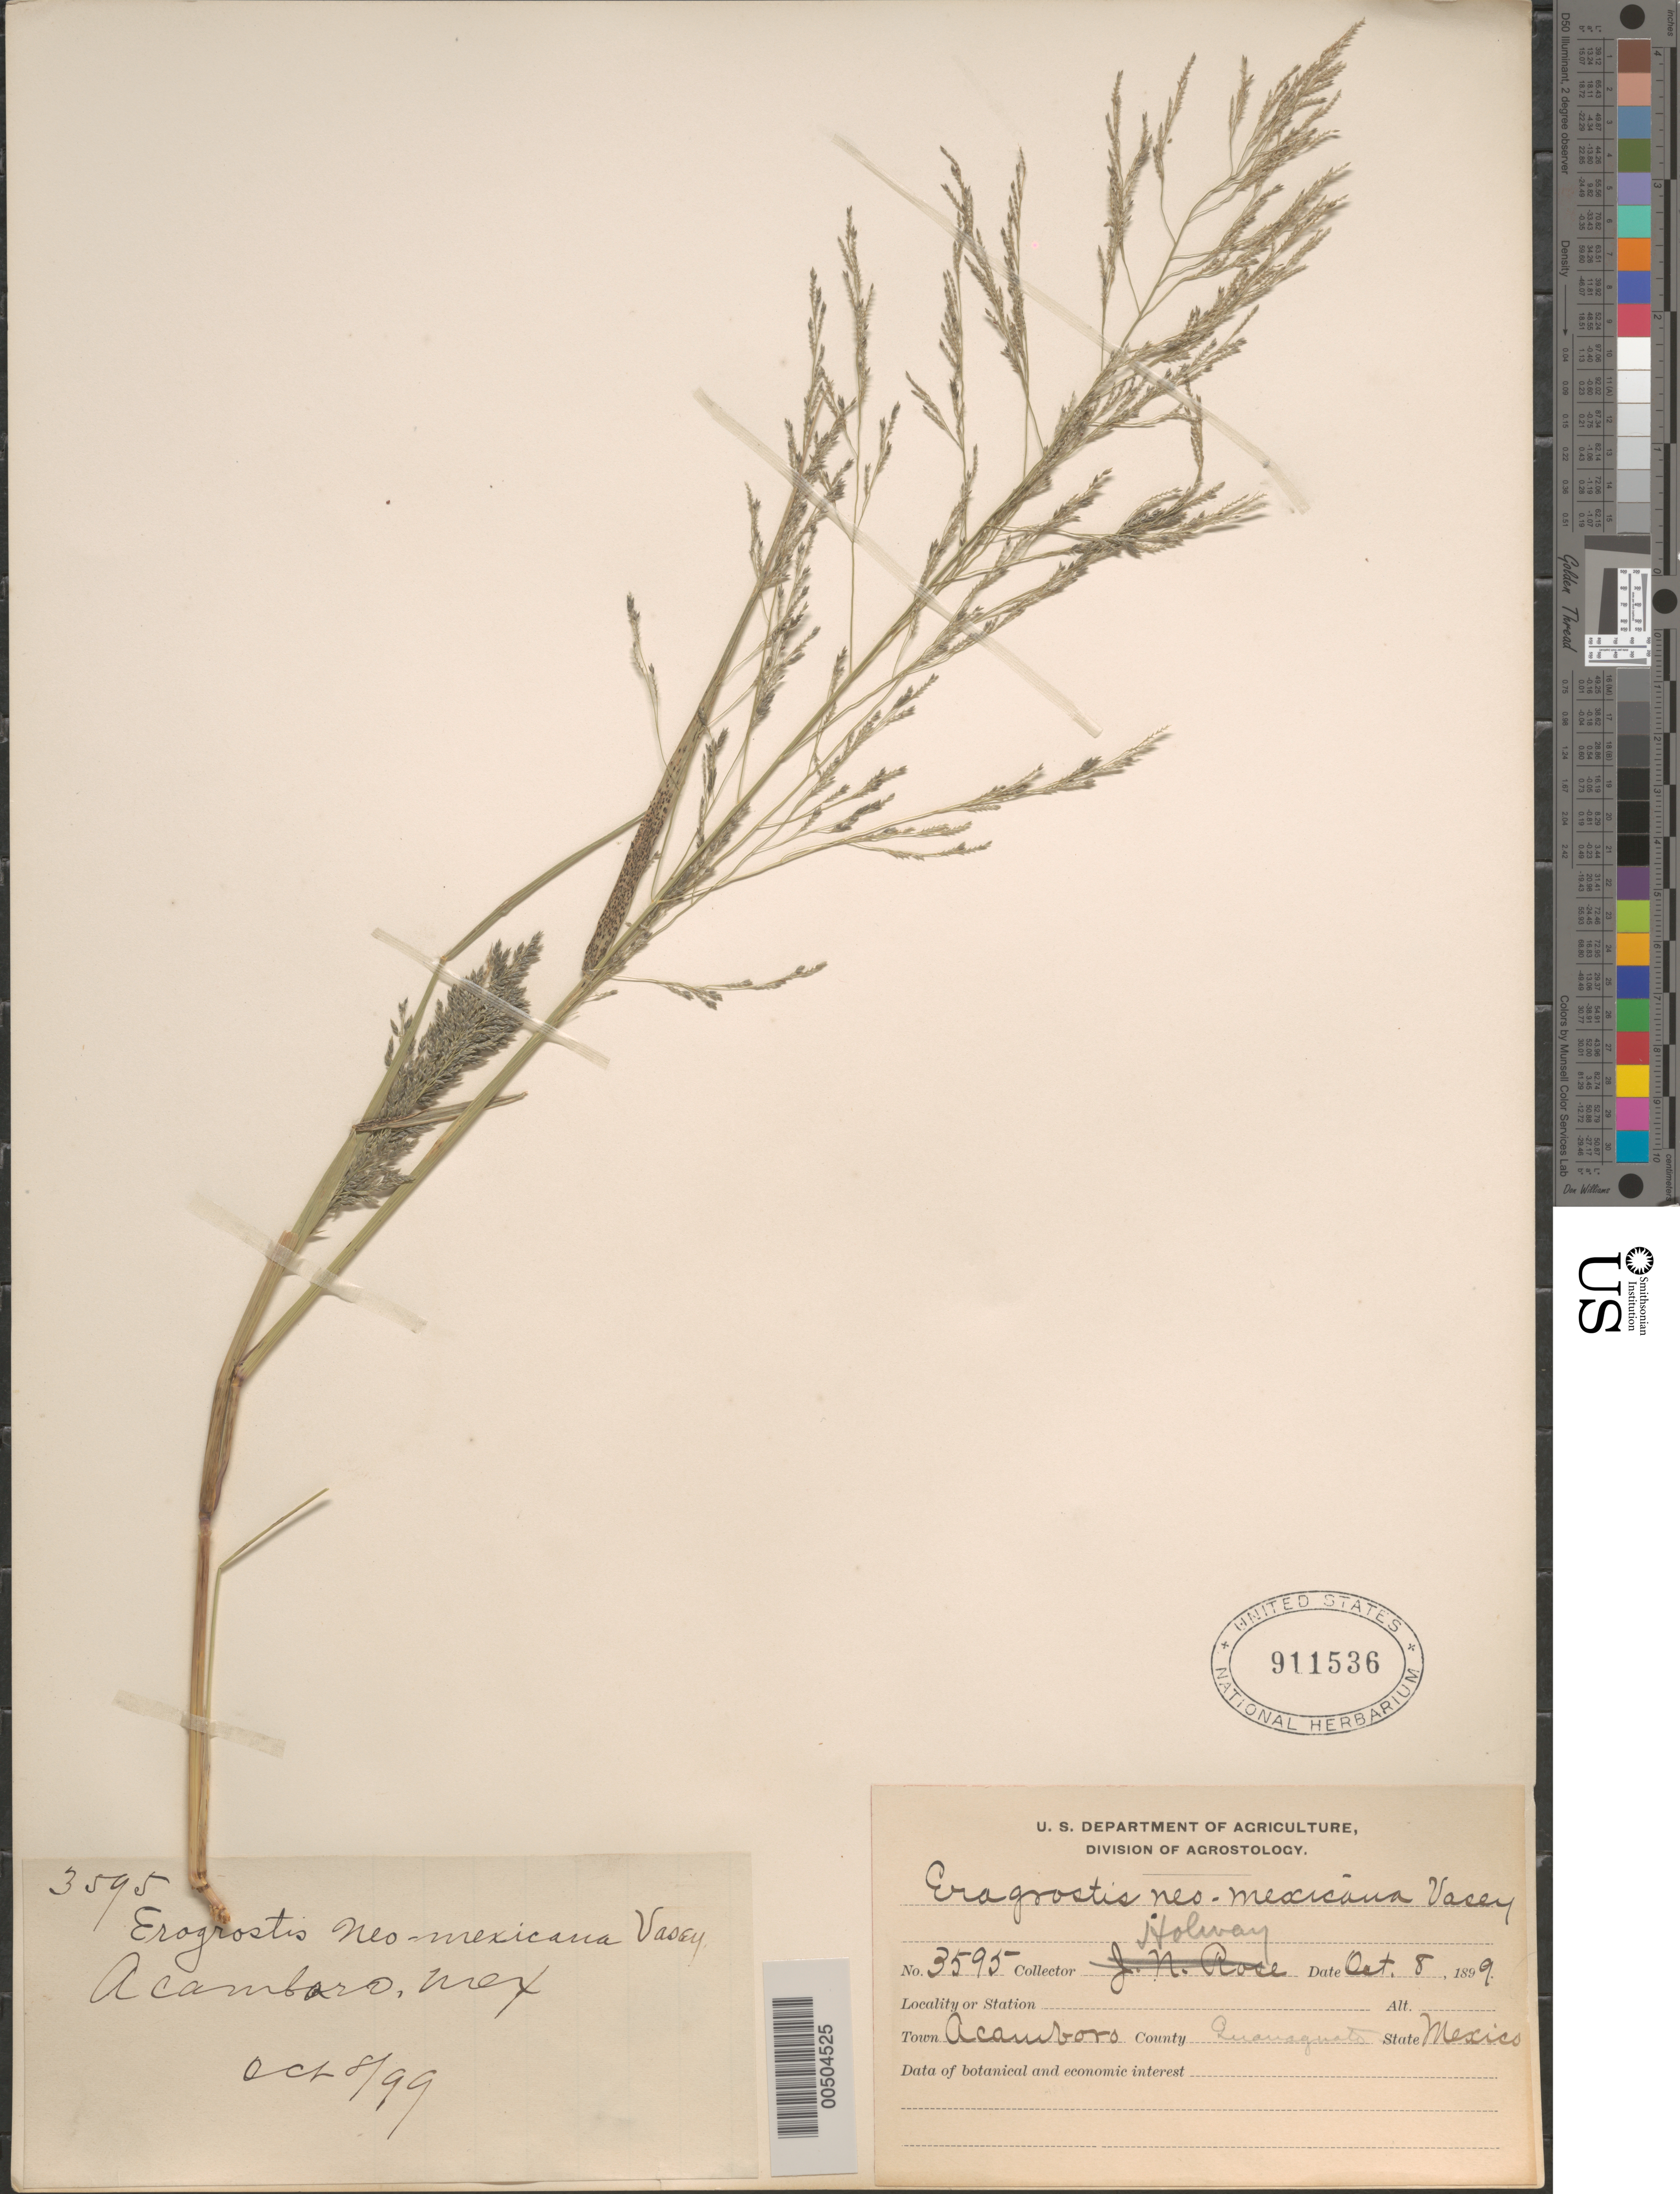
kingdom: Plantae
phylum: Tracheophyta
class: Liliopsida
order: Poales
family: Poaceae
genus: Eragrostis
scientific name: Eragrostis pectinacea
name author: (Michx.) Nees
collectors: -- Holway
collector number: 3595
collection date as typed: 8 Oct 1899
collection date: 1899-10-08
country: Mexico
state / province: México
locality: Acámbaro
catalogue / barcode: US 911536